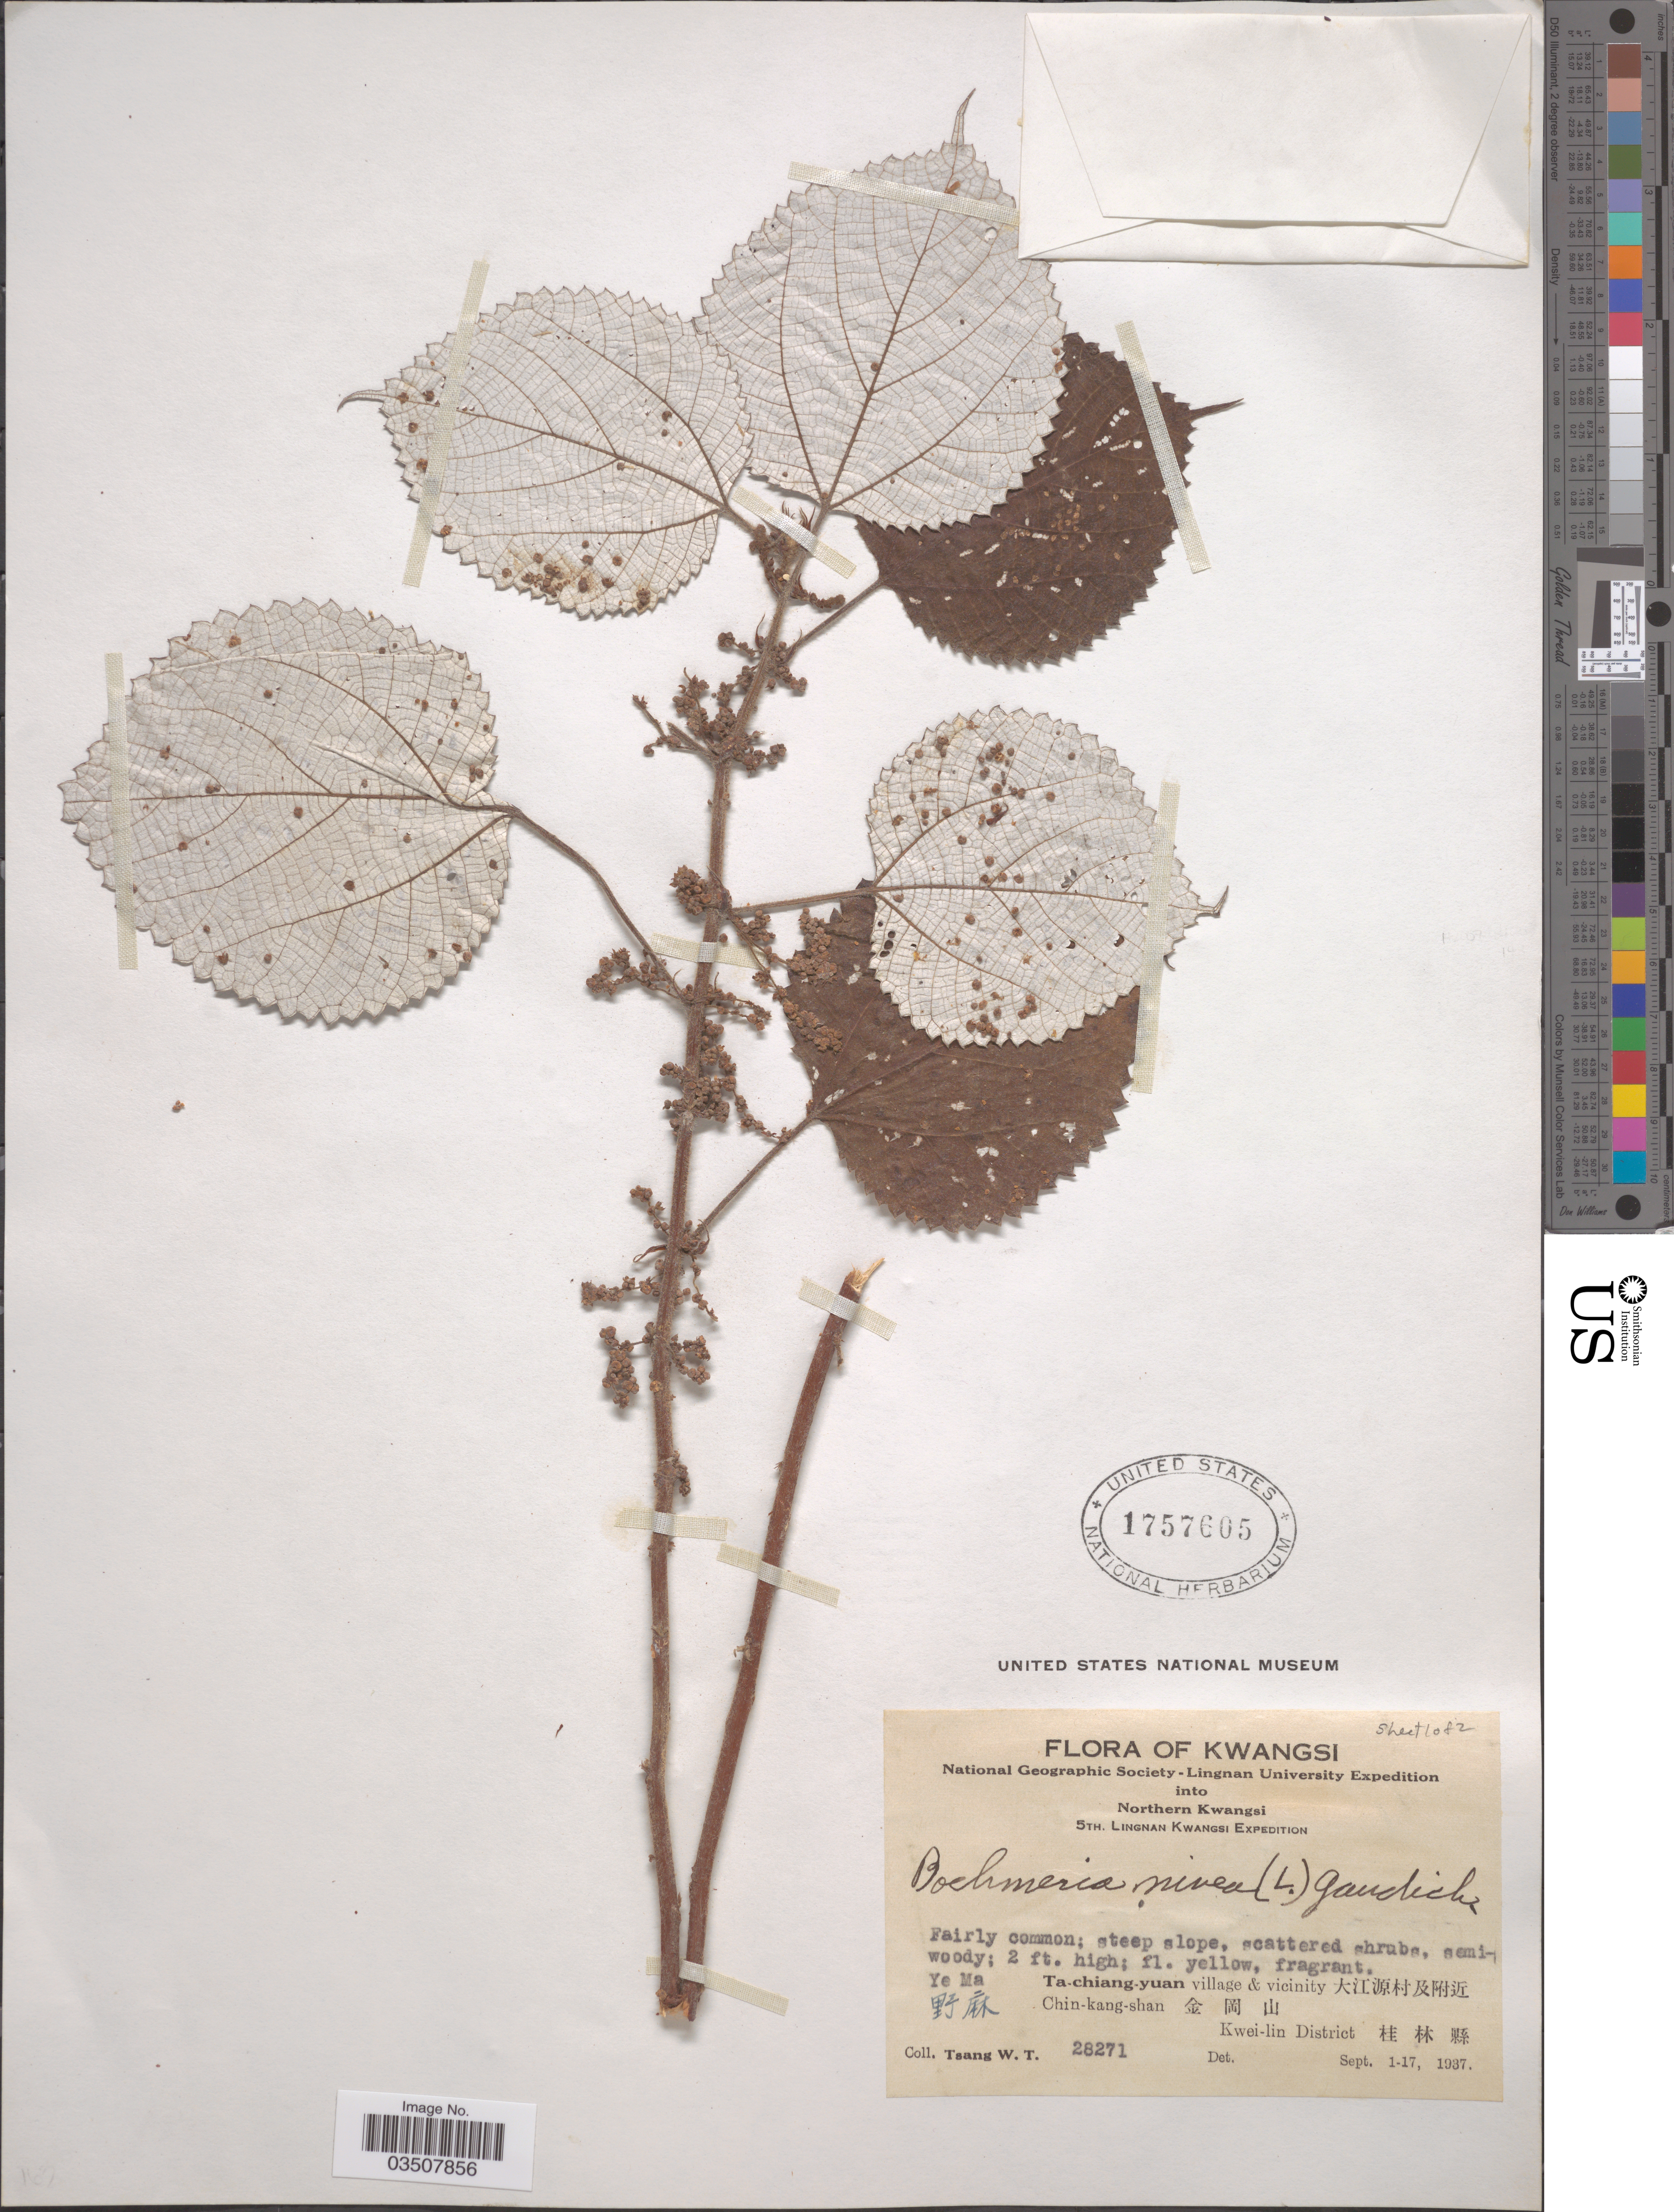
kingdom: Plantae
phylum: Tracheophyta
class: Magnoliopsida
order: Rosales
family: Urticaceae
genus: Boehmeria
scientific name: Boehmeria nivea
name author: (L.) Gaudich.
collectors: W. T. Tsang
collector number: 28271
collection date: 1937-09-01/1937-09-17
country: China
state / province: Guangxi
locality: Northern Kwangsi. Ye Ma X. Ta-chiang-yuan village & vicinity X. Chin-kang-shan X. Kwei-lin District X.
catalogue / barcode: US 1757605